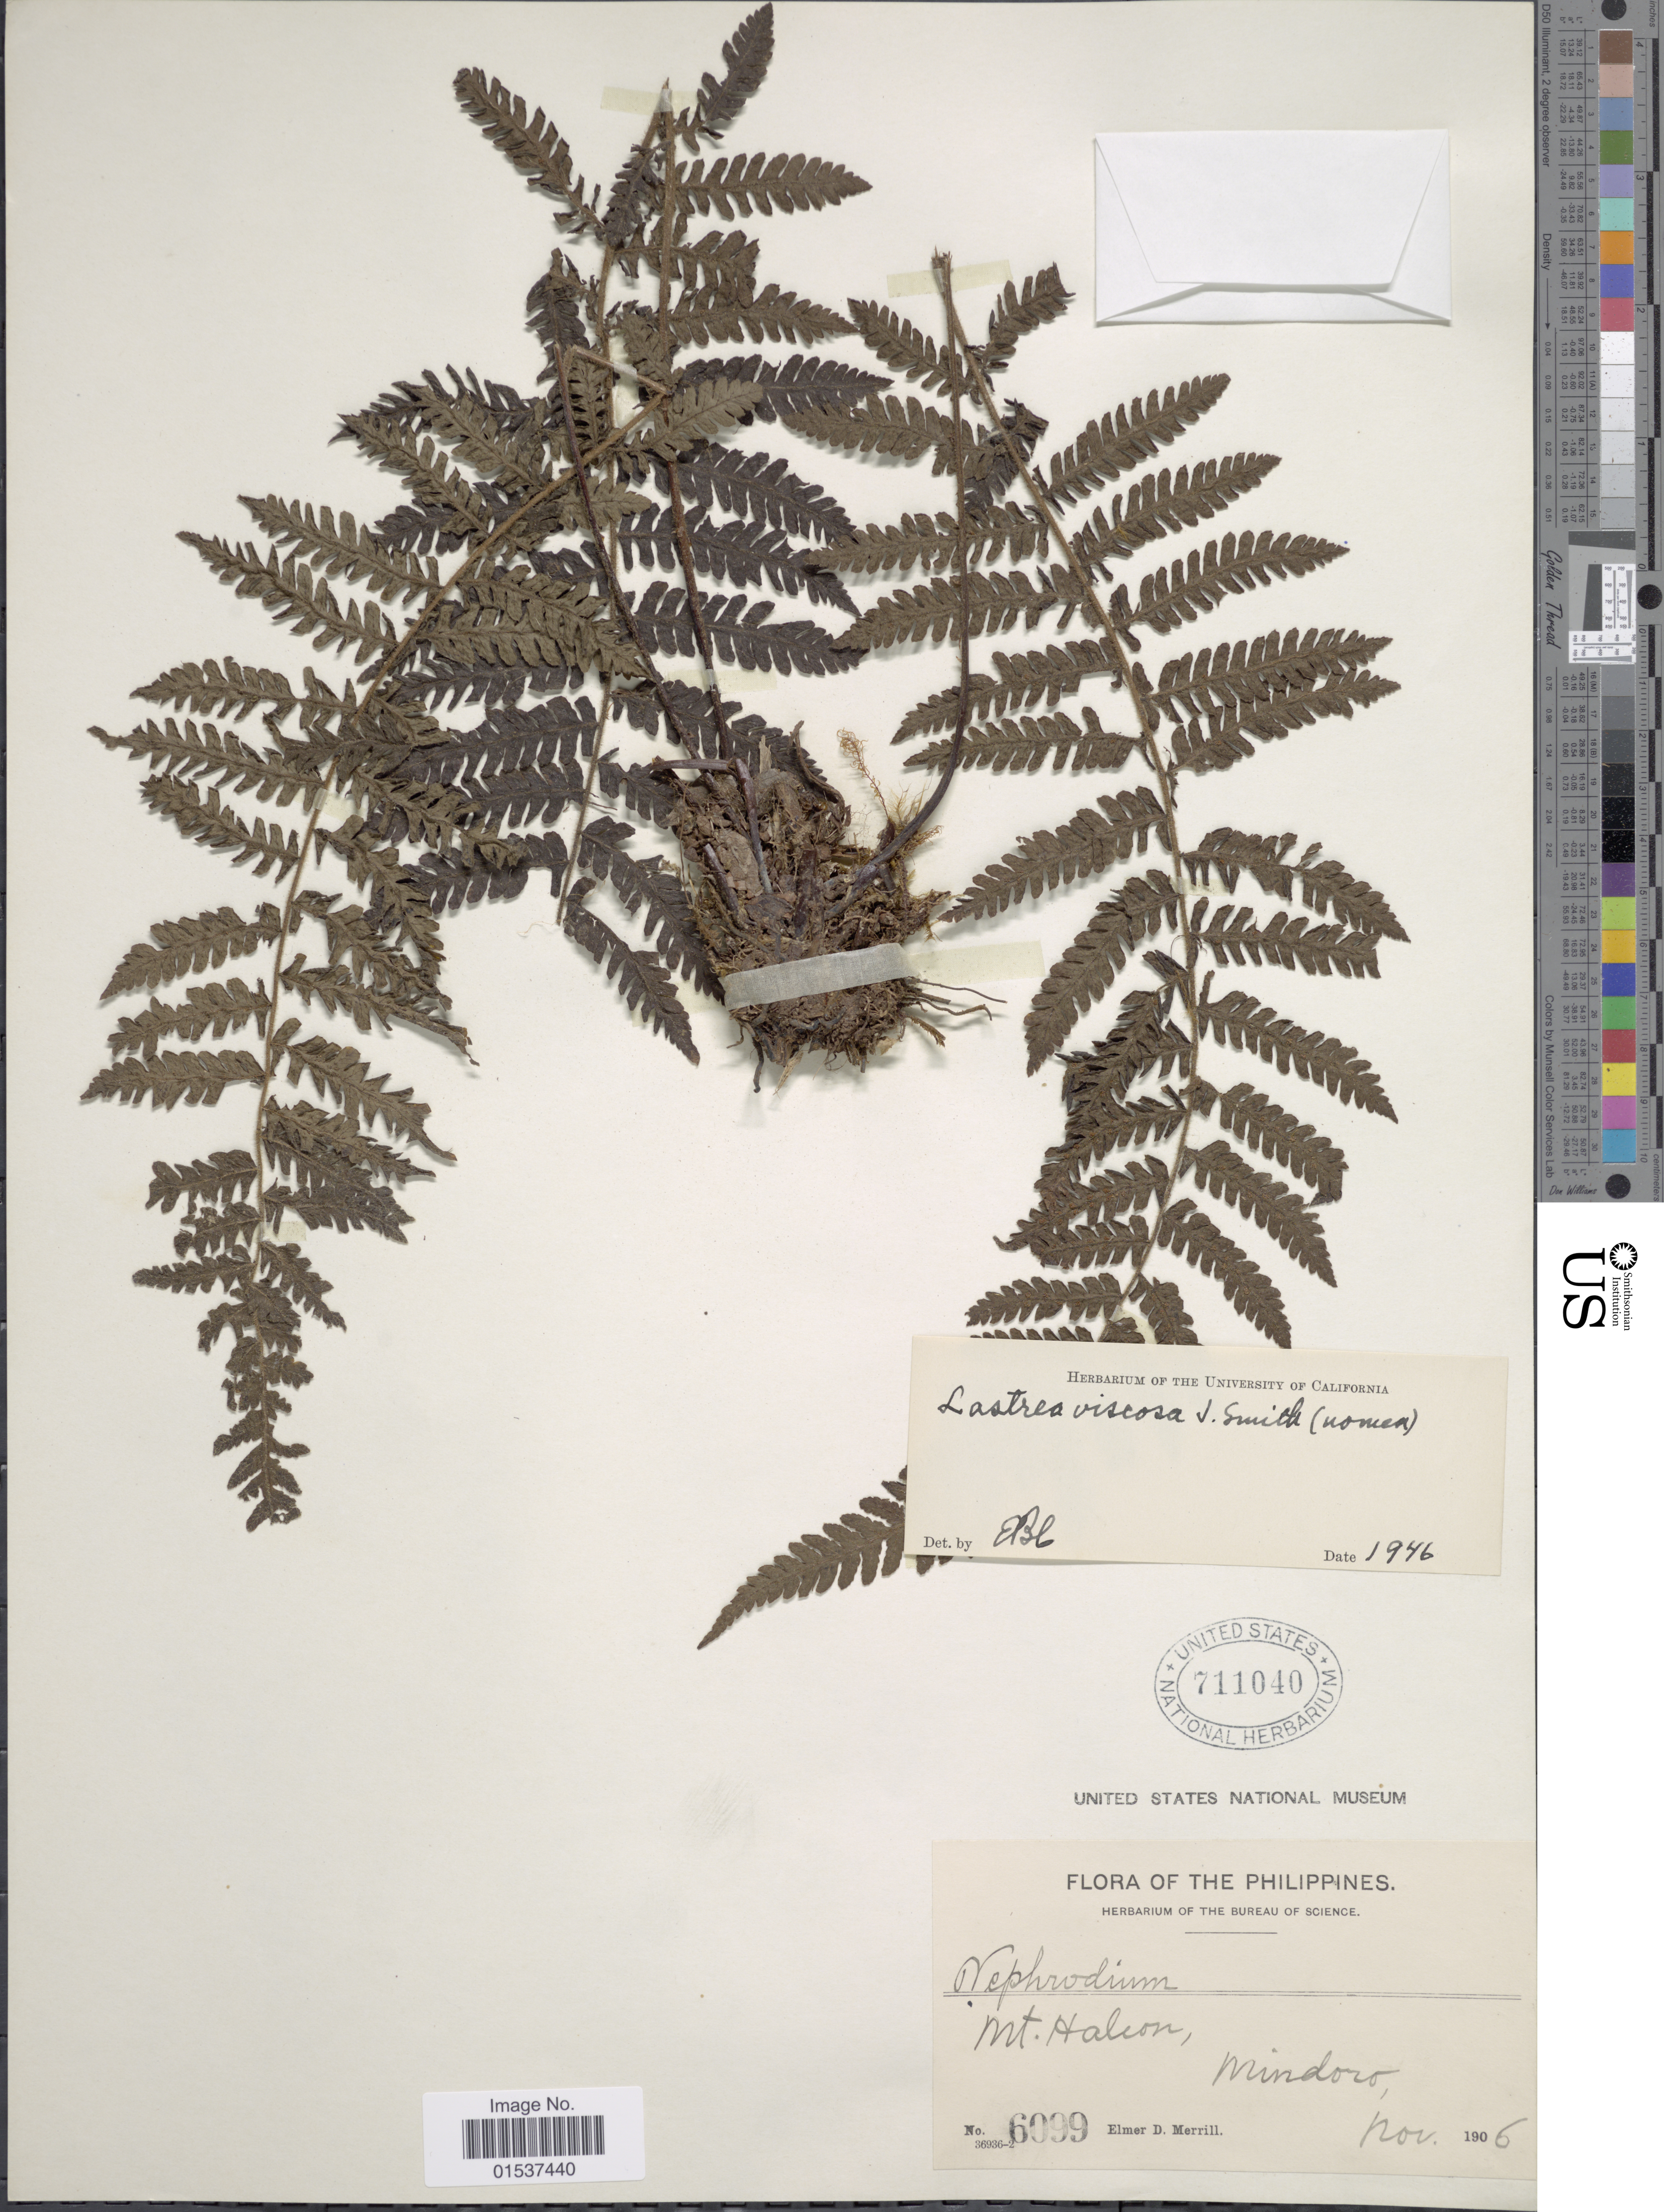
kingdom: Plantae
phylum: Tracheophyta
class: Polypodiopsida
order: Polypodiales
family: Thelypteridaceae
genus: Coryphopteris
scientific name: Coryphopteris viscosa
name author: (Baker) Holttum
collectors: E. D. Merrill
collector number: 6099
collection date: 1906-11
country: Philippines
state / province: Mimaropa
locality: Mt. Halcon, Mindoro.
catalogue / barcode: US 711040